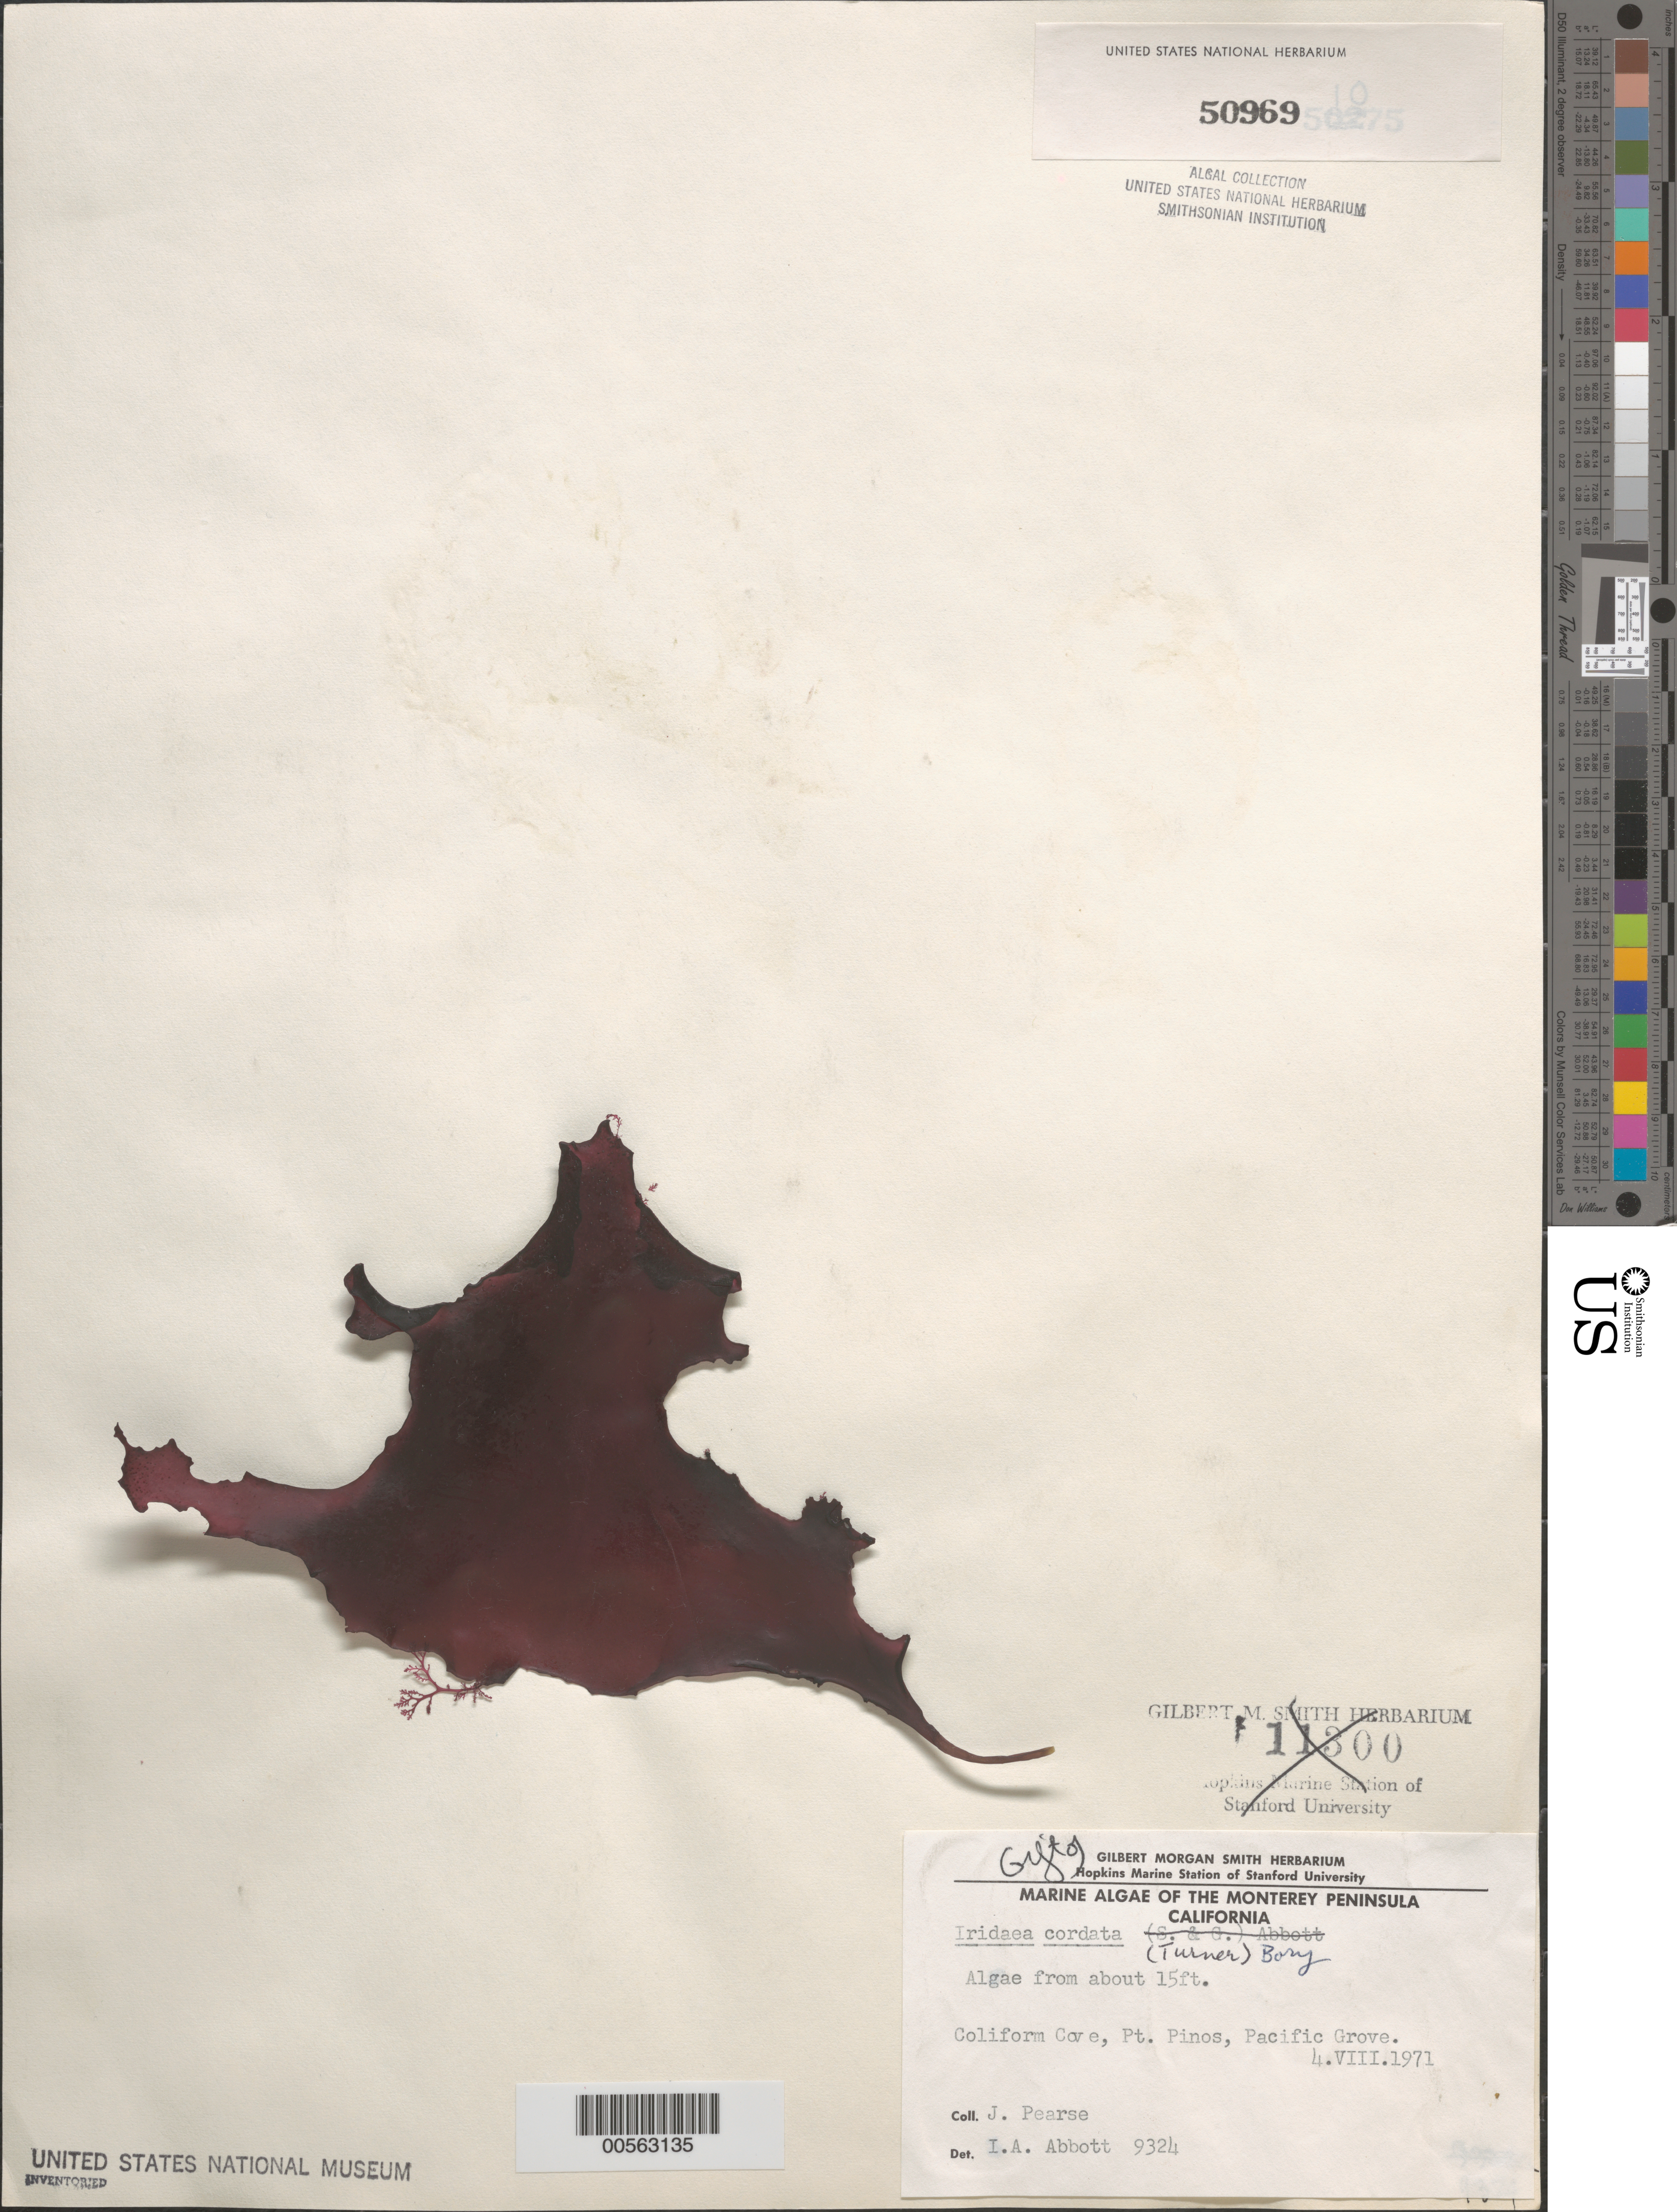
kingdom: Plantae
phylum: Rhodophyta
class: Florideophyceae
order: Gigartinales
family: Gigartinaceae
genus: Iridaea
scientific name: Iridaea cordata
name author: (Turner) Bory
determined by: Abbott, Isabella A.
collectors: J. Pearse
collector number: IAA 9324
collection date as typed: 04 Aug 1971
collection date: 1971-08-04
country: United States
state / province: California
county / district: Monterey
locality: Coliform Cove, Point Pinos, Pacific Grove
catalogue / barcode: US 50969